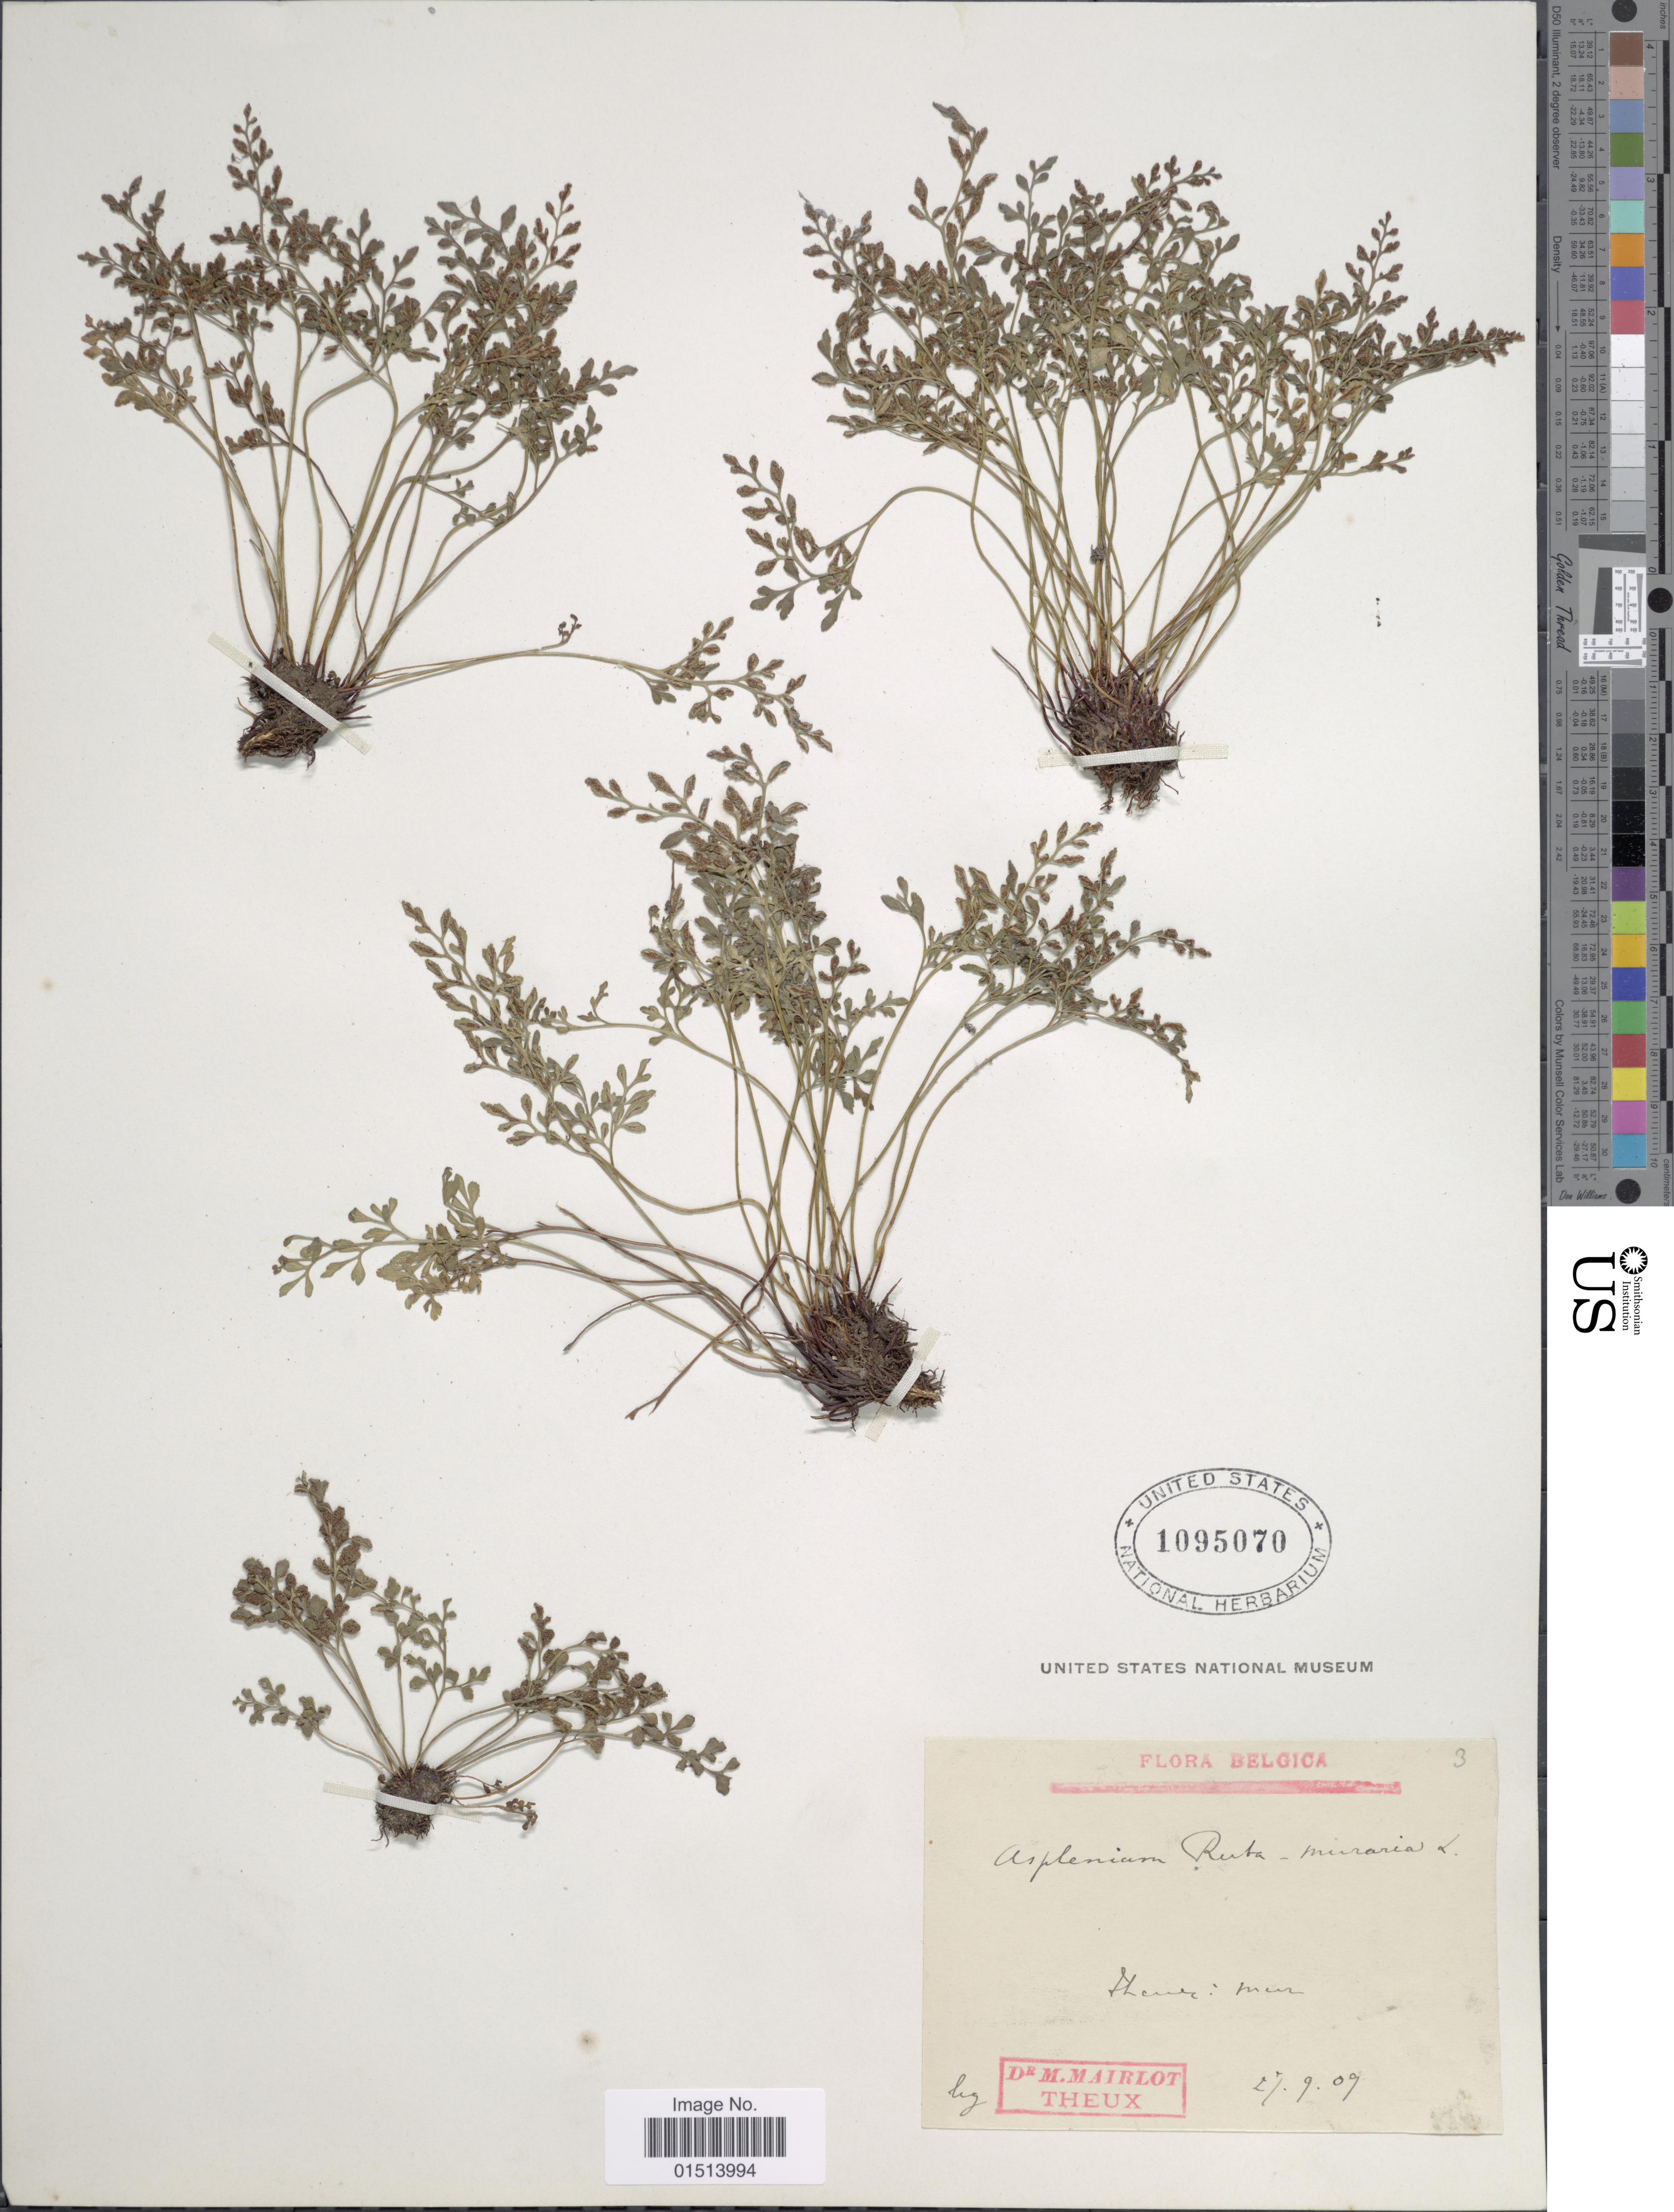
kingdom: Plantae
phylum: Tracheophyta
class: Polypodiopsida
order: Polypodiales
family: Aspleniaceae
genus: Asplenium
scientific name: Asplenium ruta-muraria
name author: L.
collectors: M. Theux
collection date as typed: Transcribed d/m/y: 27/9/9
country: Belgium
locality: Belgica, Huer : mur [interpreted]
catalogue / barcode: US 1095070